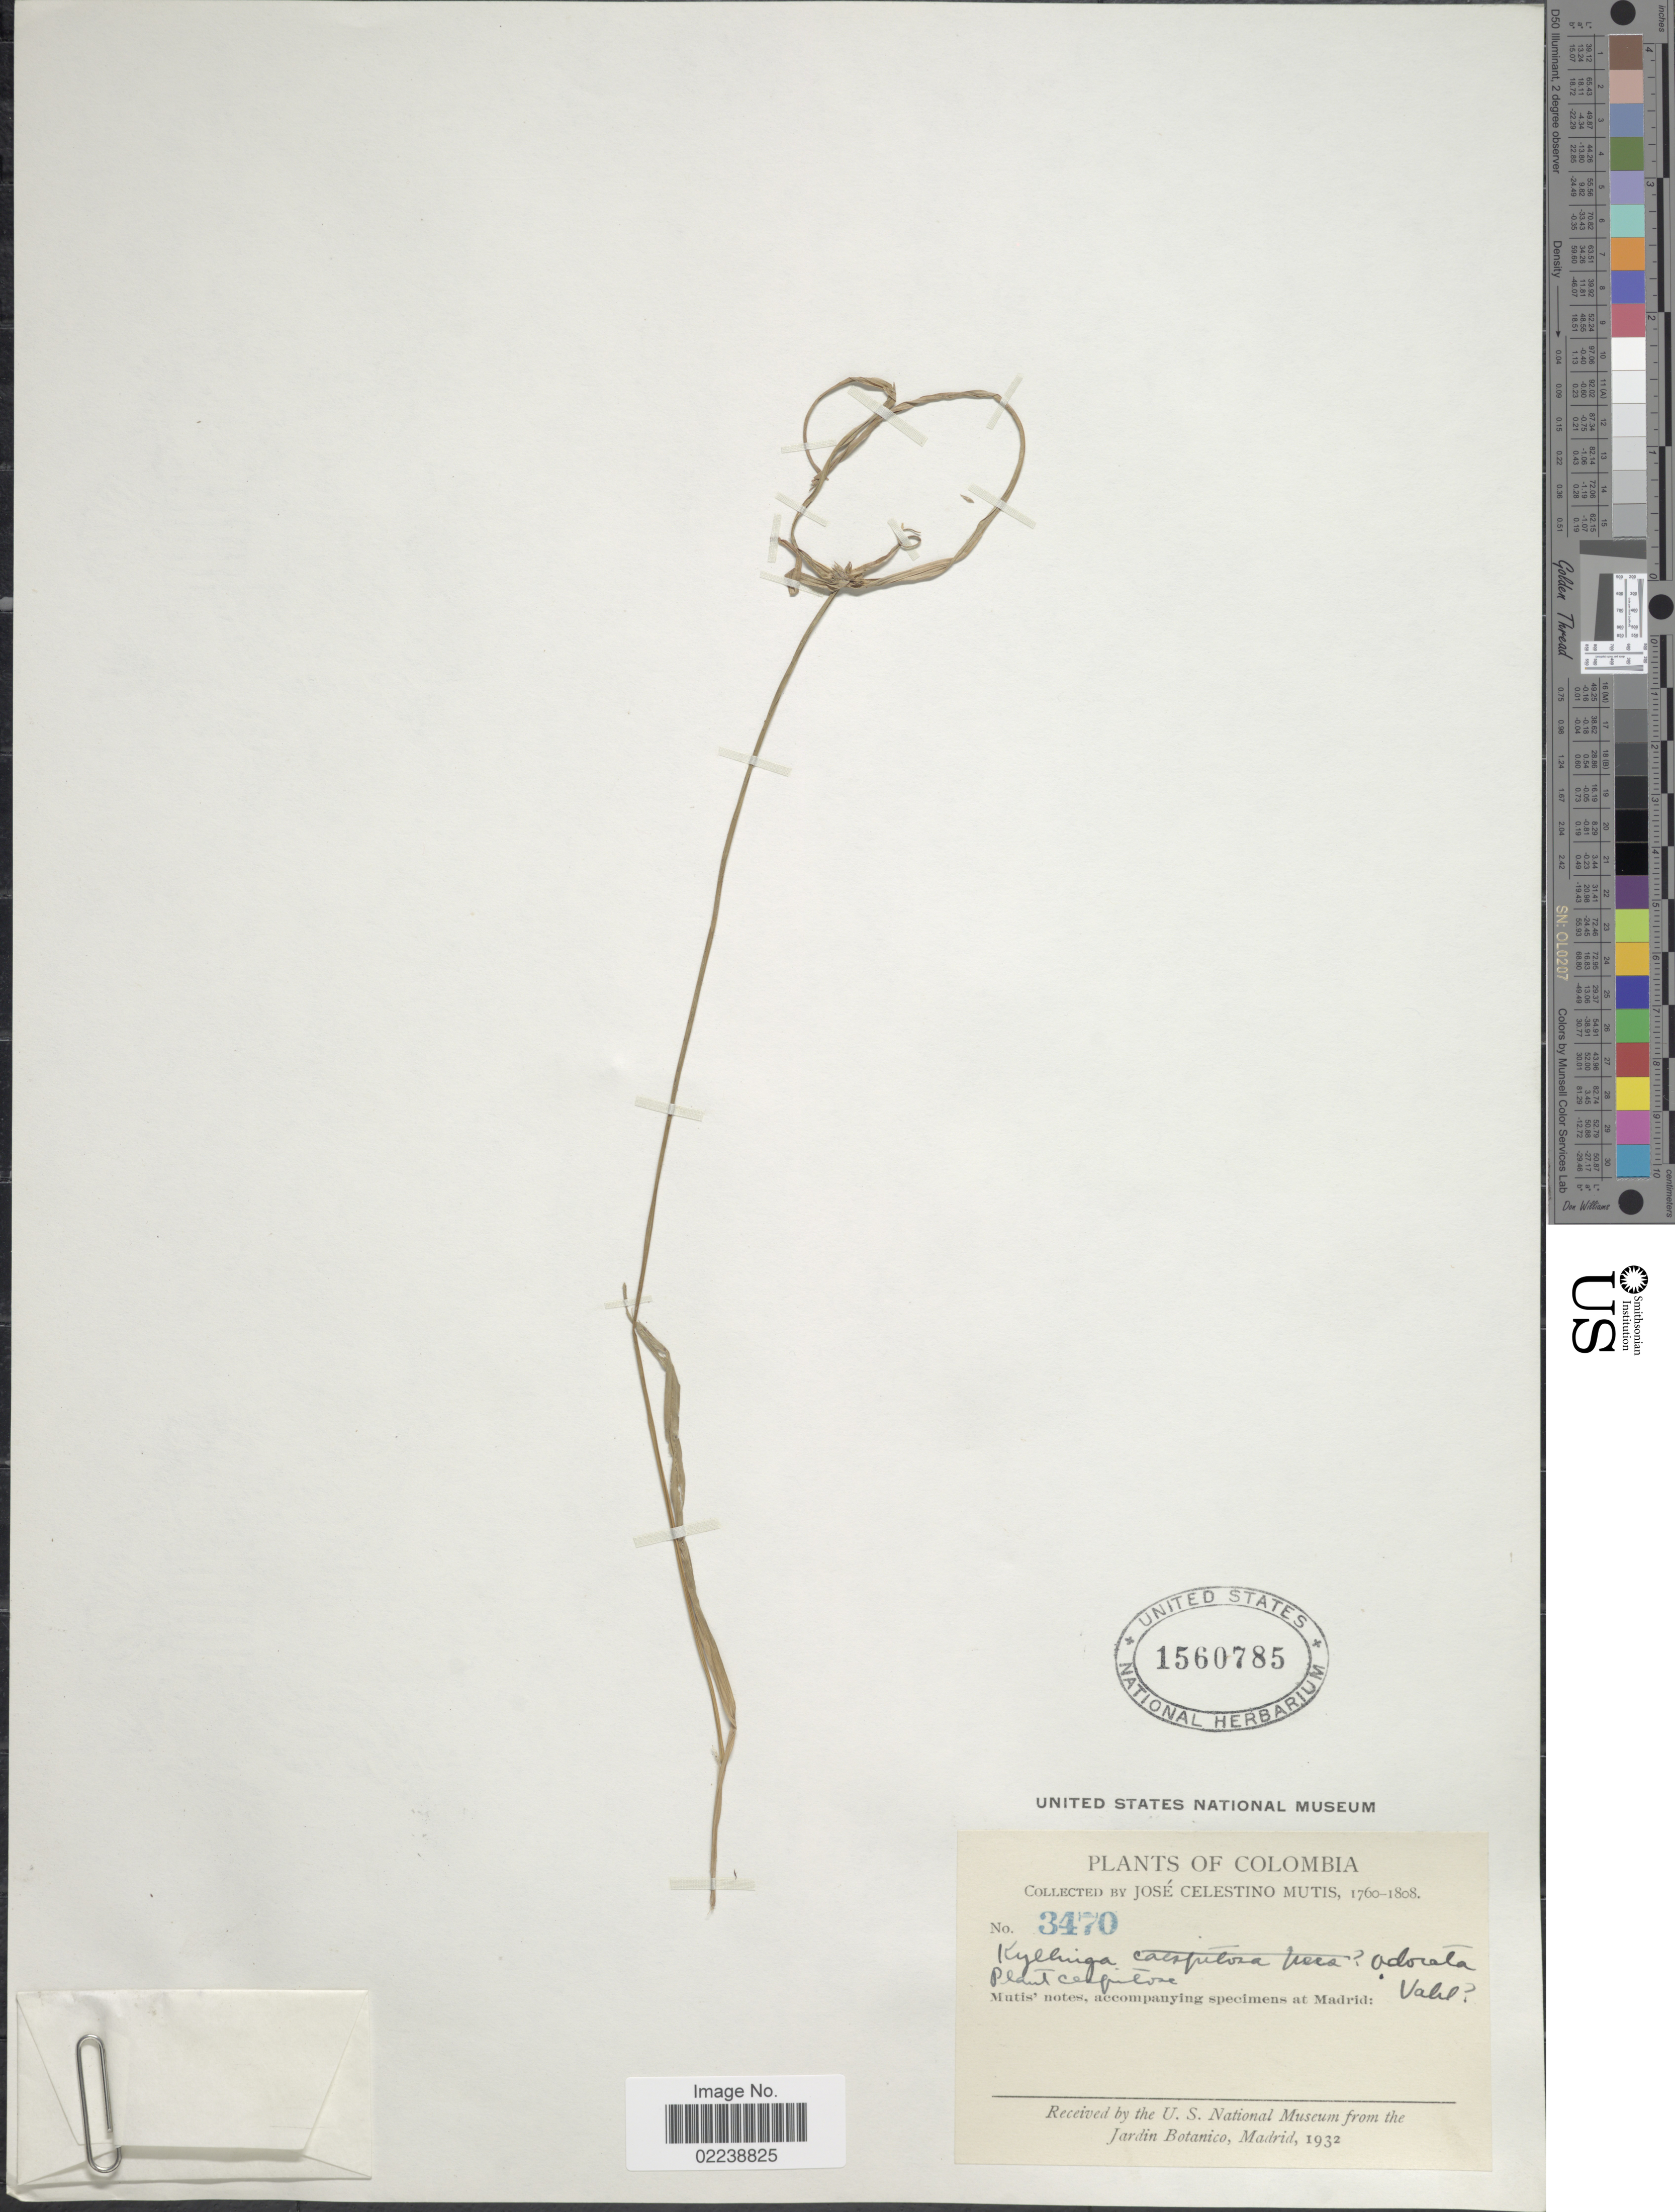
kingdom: Plantae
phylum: Tracheophyta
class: Liliopsida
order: Poales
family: Cyperaceae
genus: Cyperus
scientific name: Cyperus hortensis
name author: (Salzm. ex Steud.) Dorr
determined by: Strong, Mark T., (BOT), Smithsonian Institution - National Museum of Natural History (UNITED STATES)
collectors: J. C. B. Mutis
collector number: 3470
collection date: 1760/1808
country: Colombia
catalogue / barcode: US 1560785